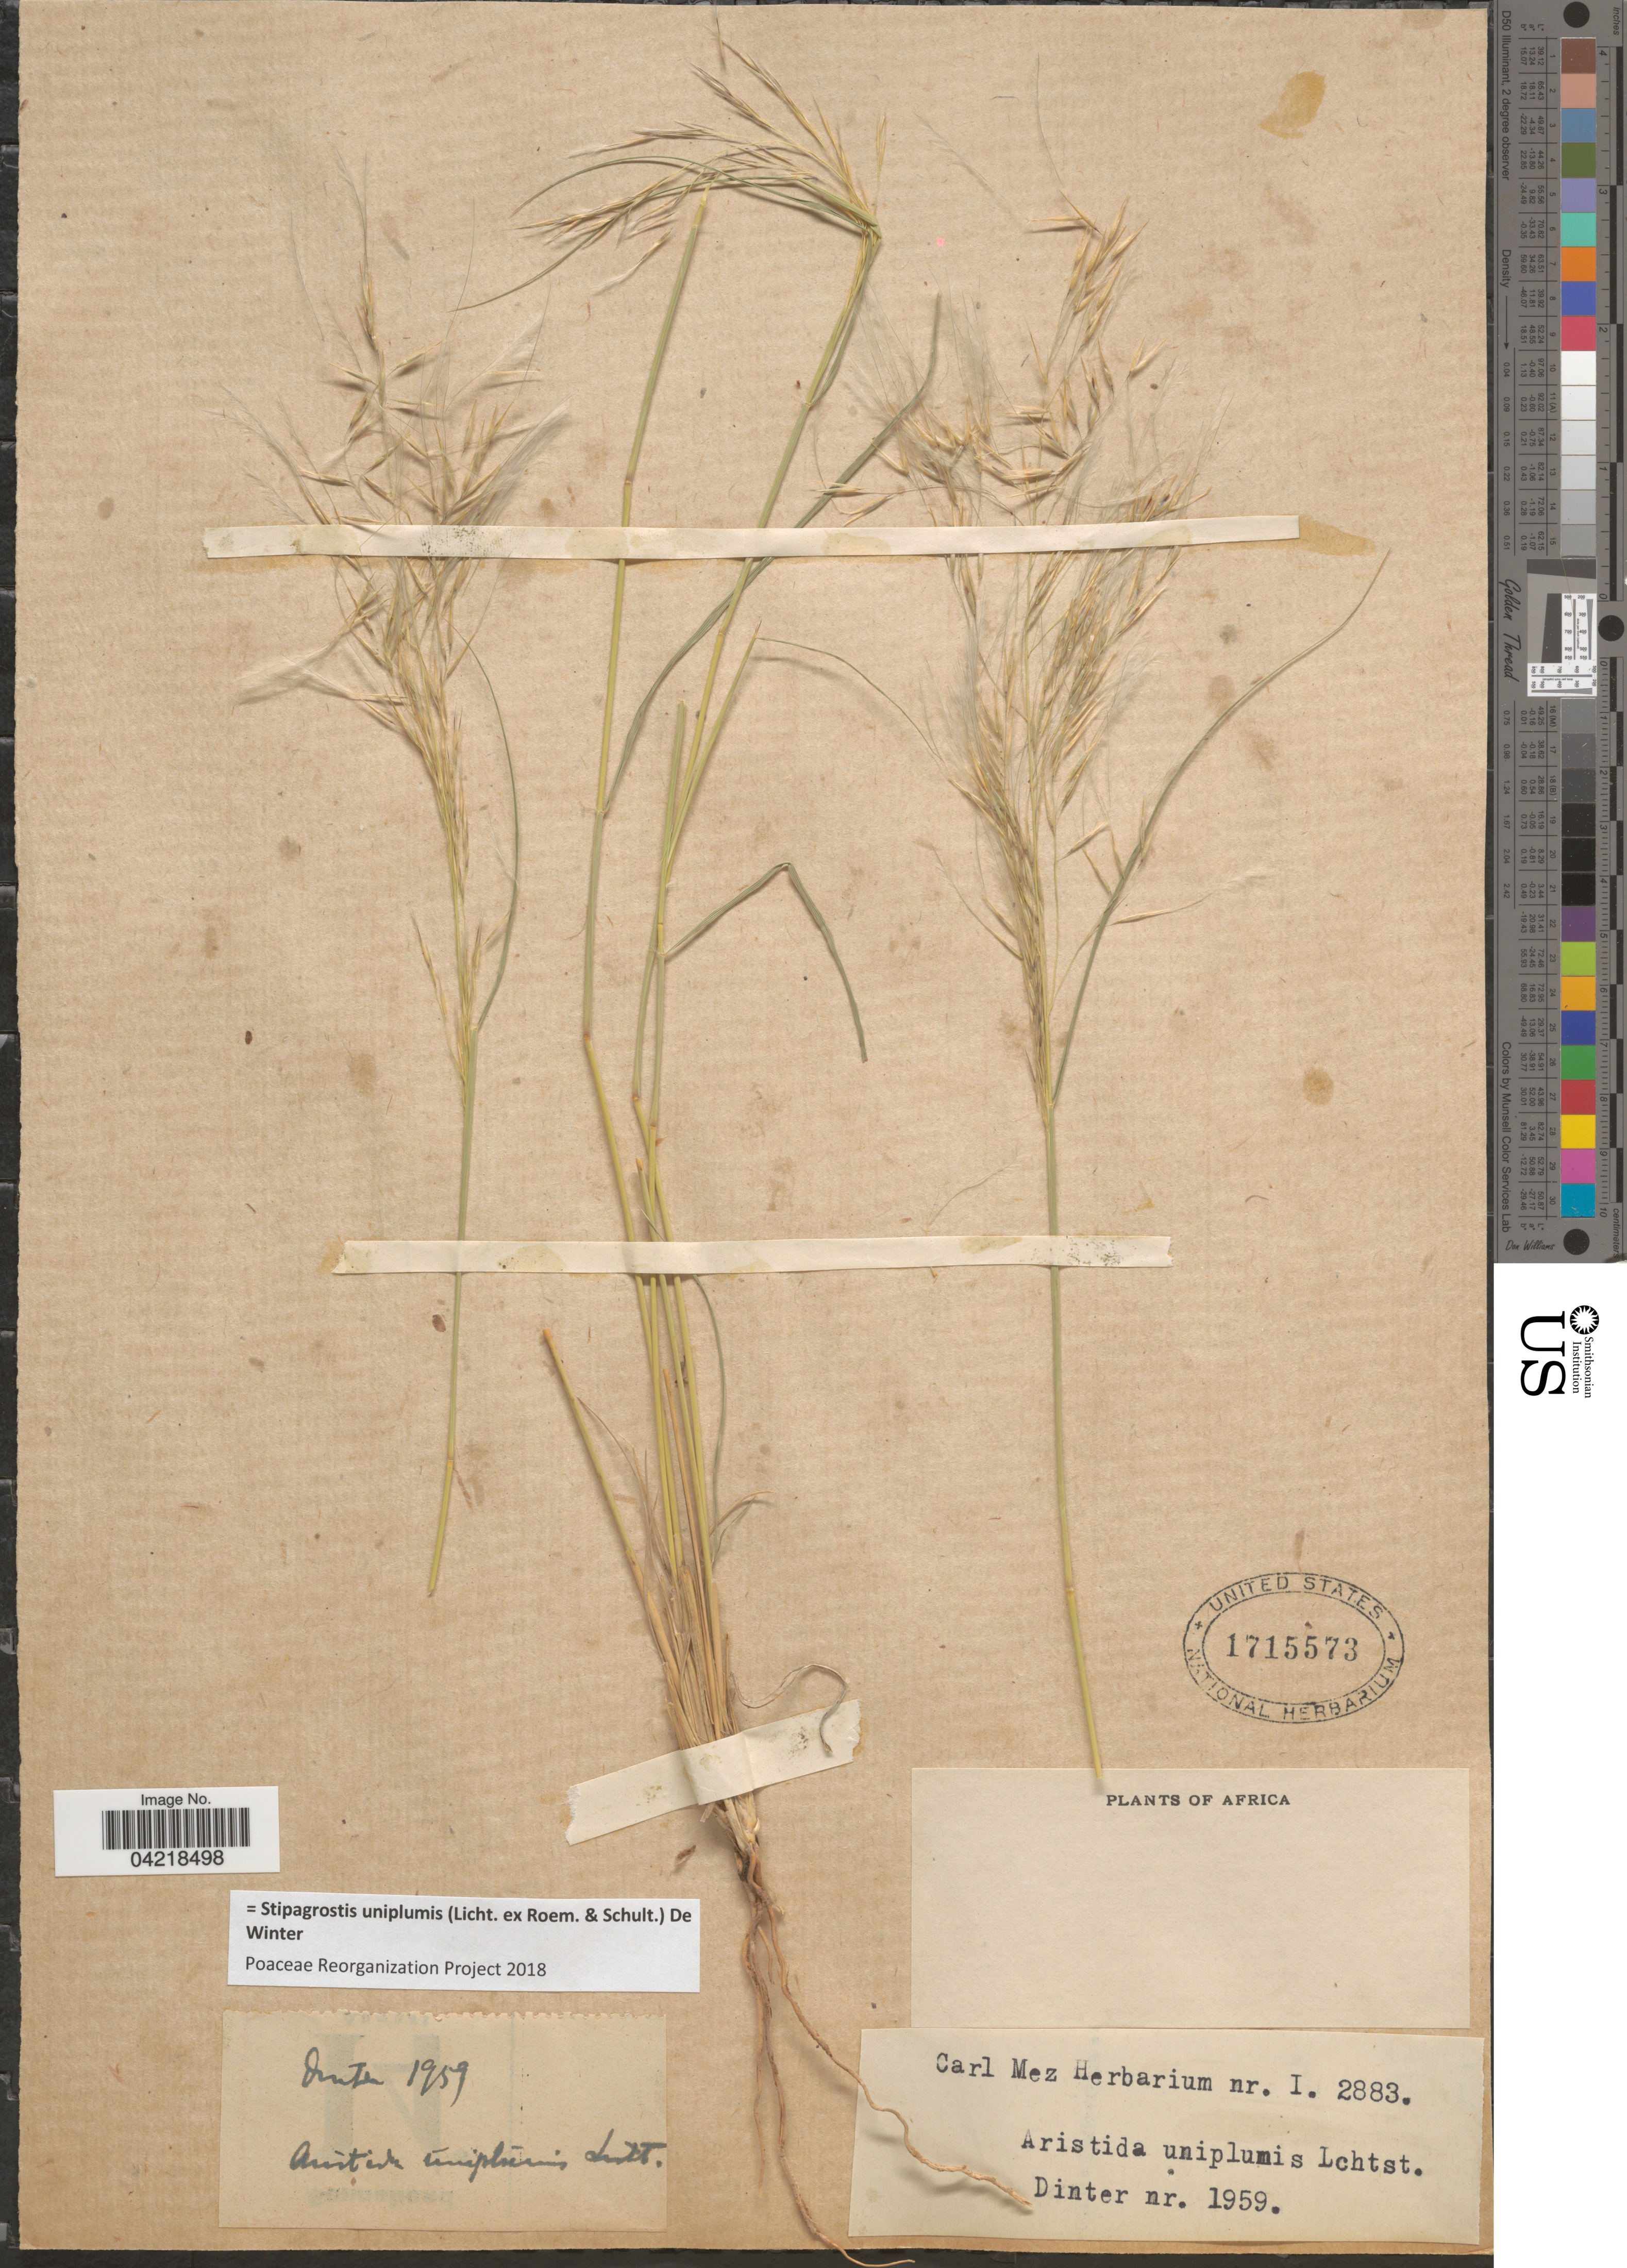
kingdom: Plantae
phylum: Tracheophyta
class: Liliopsida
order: Poales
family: Poaceae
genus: Stipagrostis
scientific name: Stipagrostis uniplumis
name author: (Licht.) De Winter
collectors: Dinter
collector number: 1959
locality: Africa.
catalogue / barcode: US 1715573